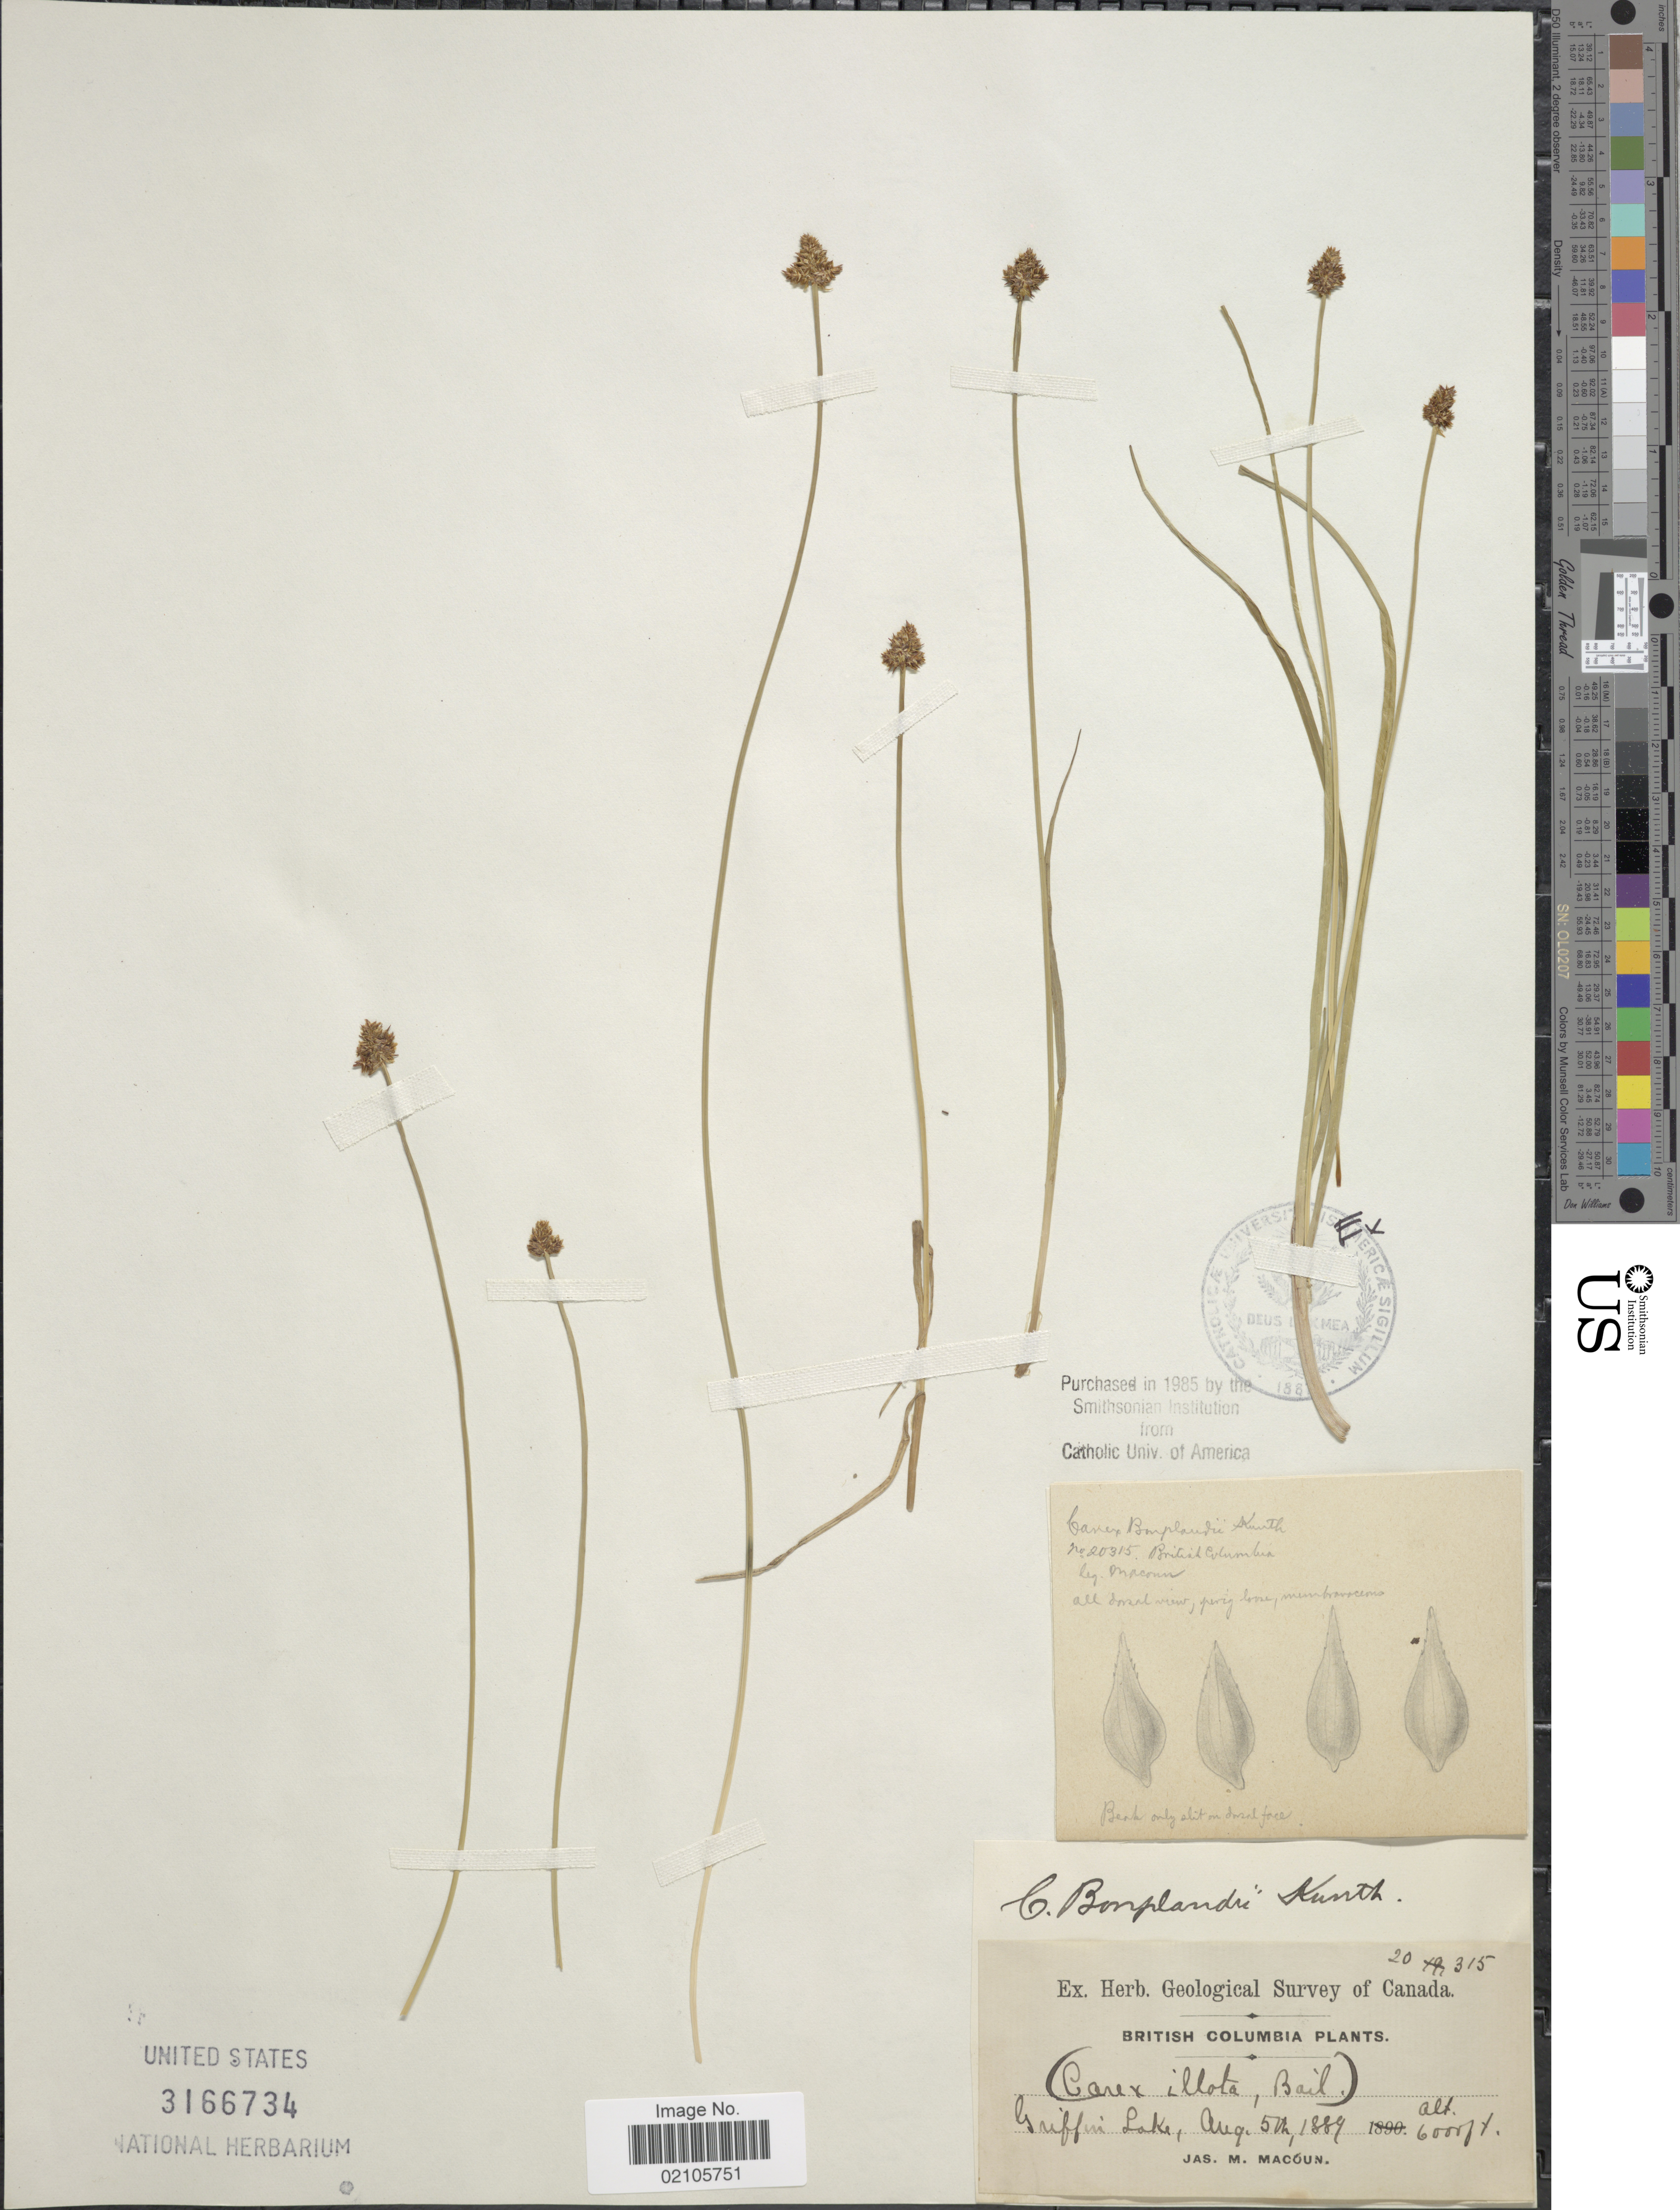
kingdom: Plantae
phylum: Tracheophyta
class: Liliopsida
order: Poales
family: Cyperaceae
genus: Carex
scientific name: Carex bonplandii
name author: Kunth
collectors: J. M. Macoun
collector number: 20316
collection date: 1889-08-05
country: Canada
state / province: British Columbia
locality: Griffin Lake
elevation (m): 1829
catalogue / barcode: US 3166734